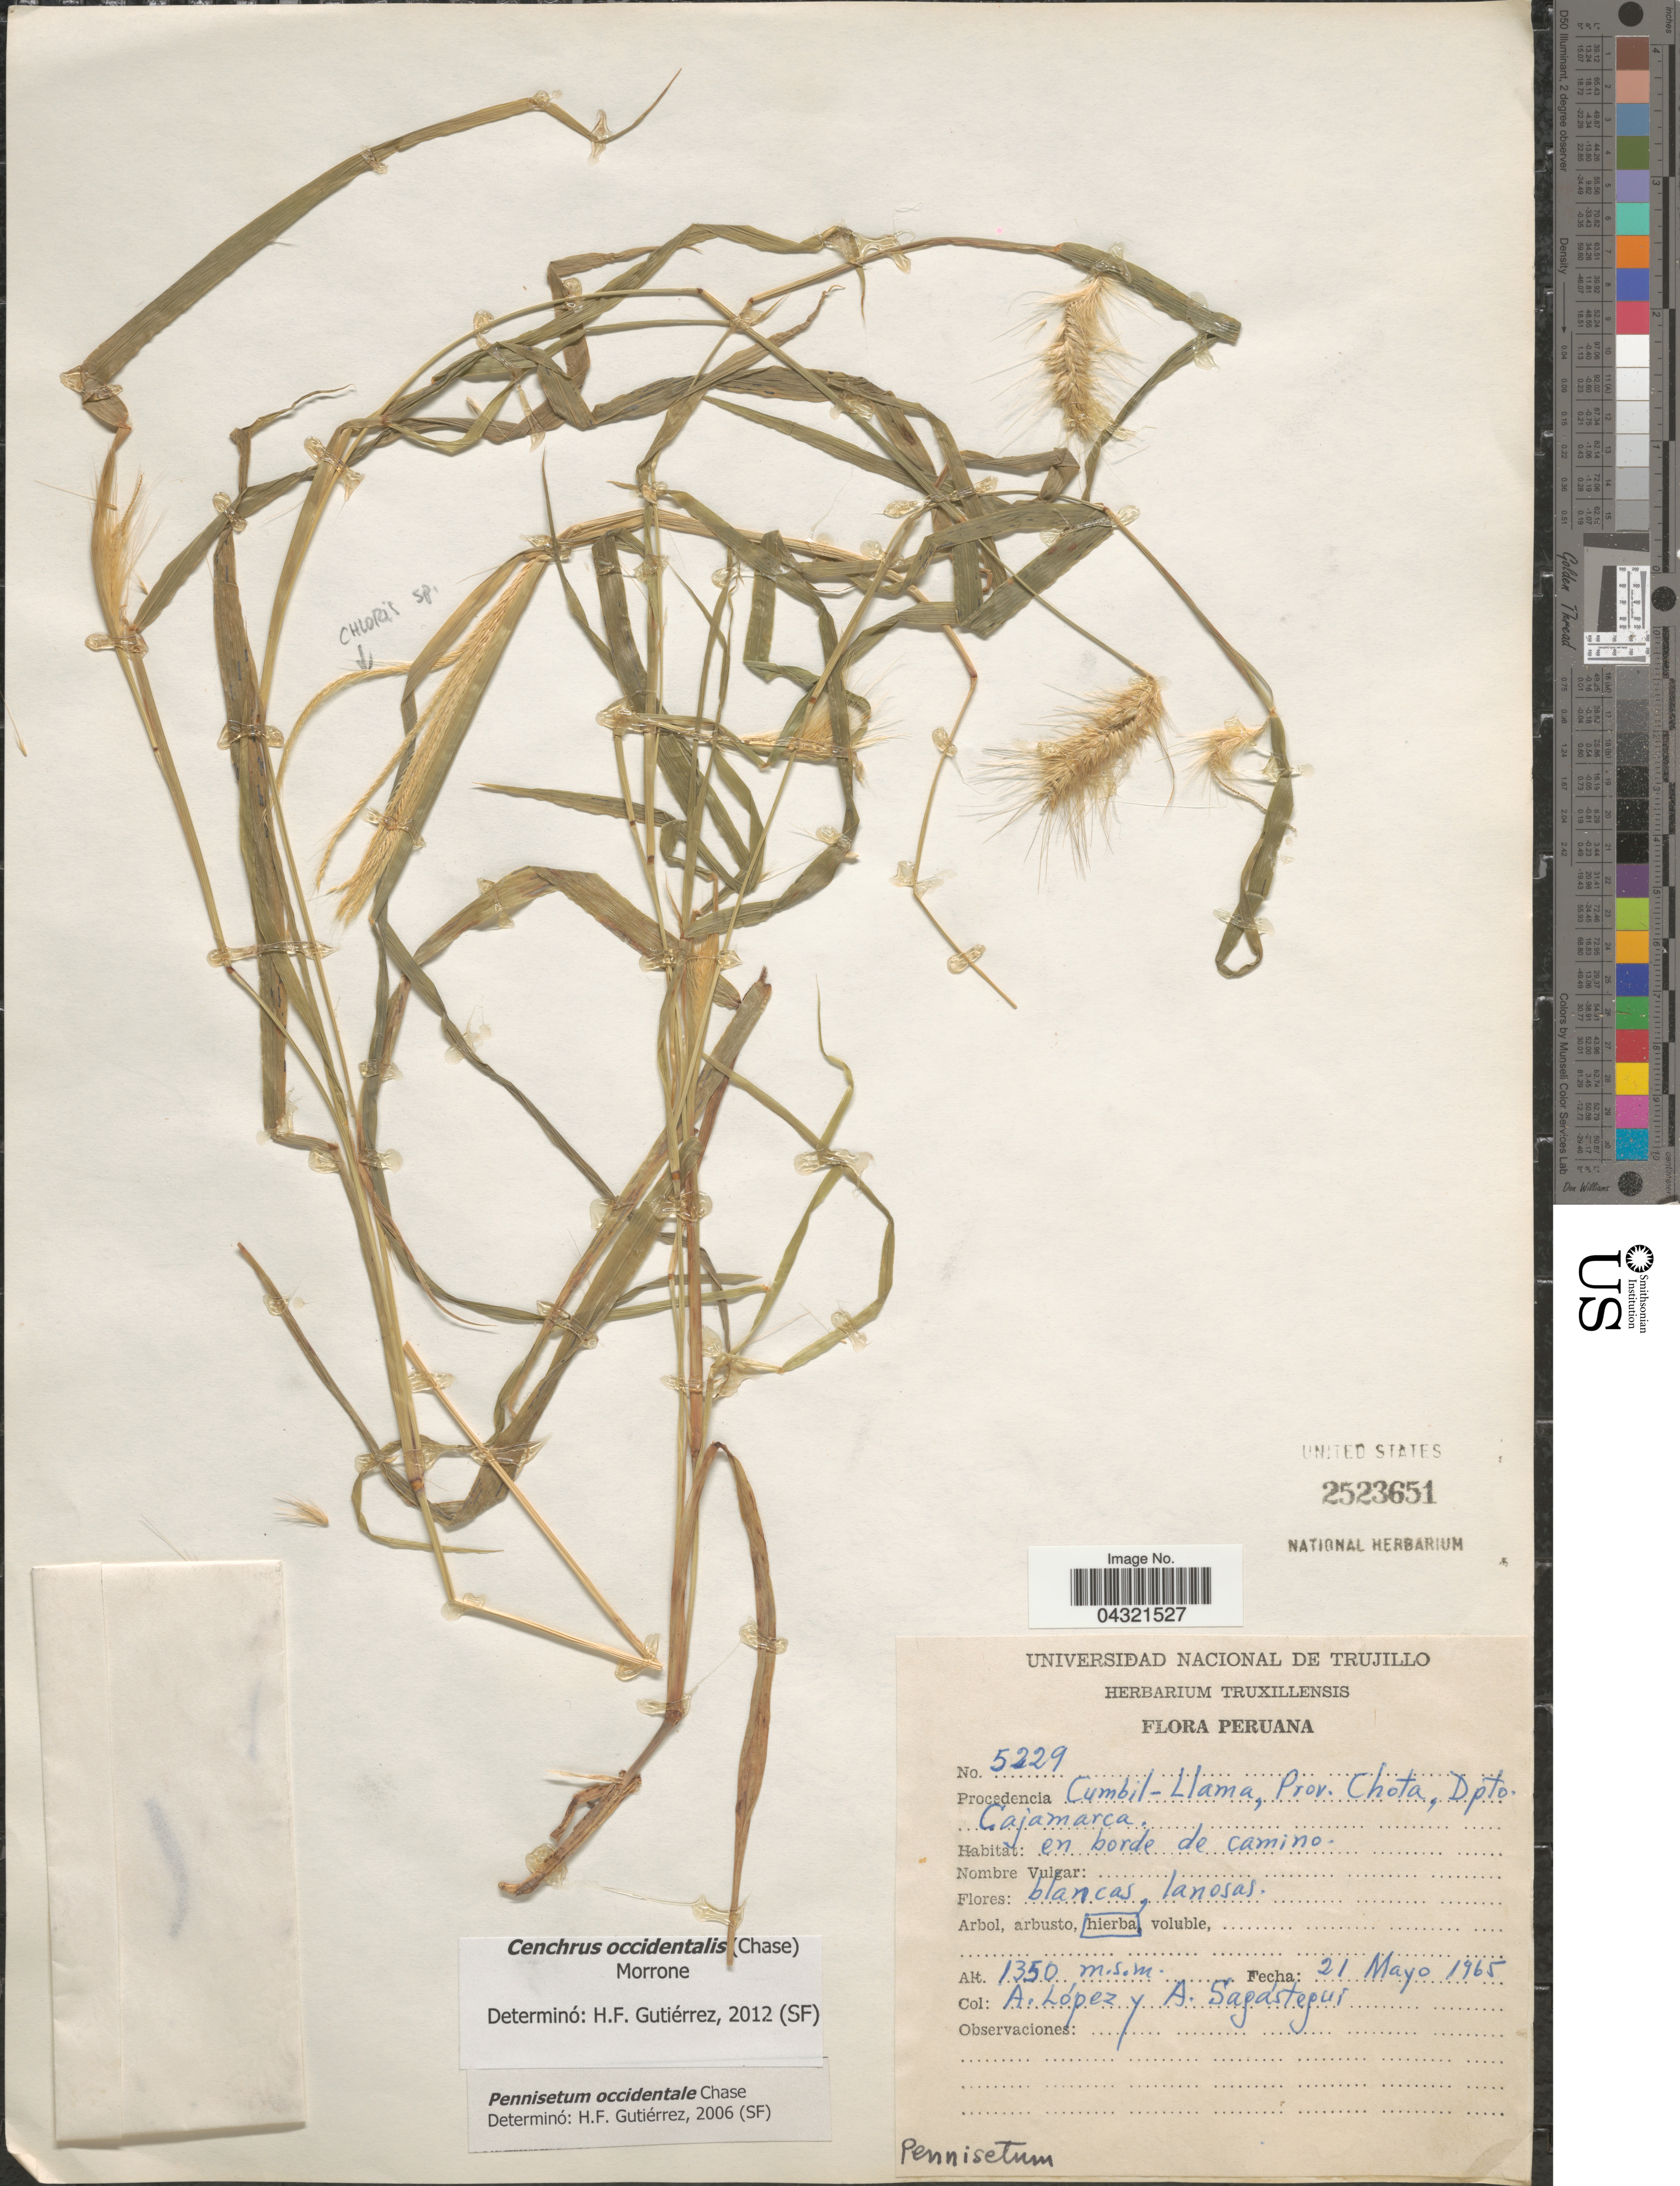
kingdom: Plantae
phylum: Tracheophyta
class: Liliopsida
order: Poales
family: Poaceae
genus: Cenchrus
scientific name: Cenchrus occidentalis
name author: (Chase) Morrone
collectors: A. López & A. Sagastegui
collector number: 5229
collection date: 1965-05-21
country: Peru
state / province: Cajamarca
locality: Peruana. Procedencia Cumbil-Llama, Prov. Chota, Dpto. Cajamarca.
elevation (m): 1350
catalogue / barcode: US 2523651